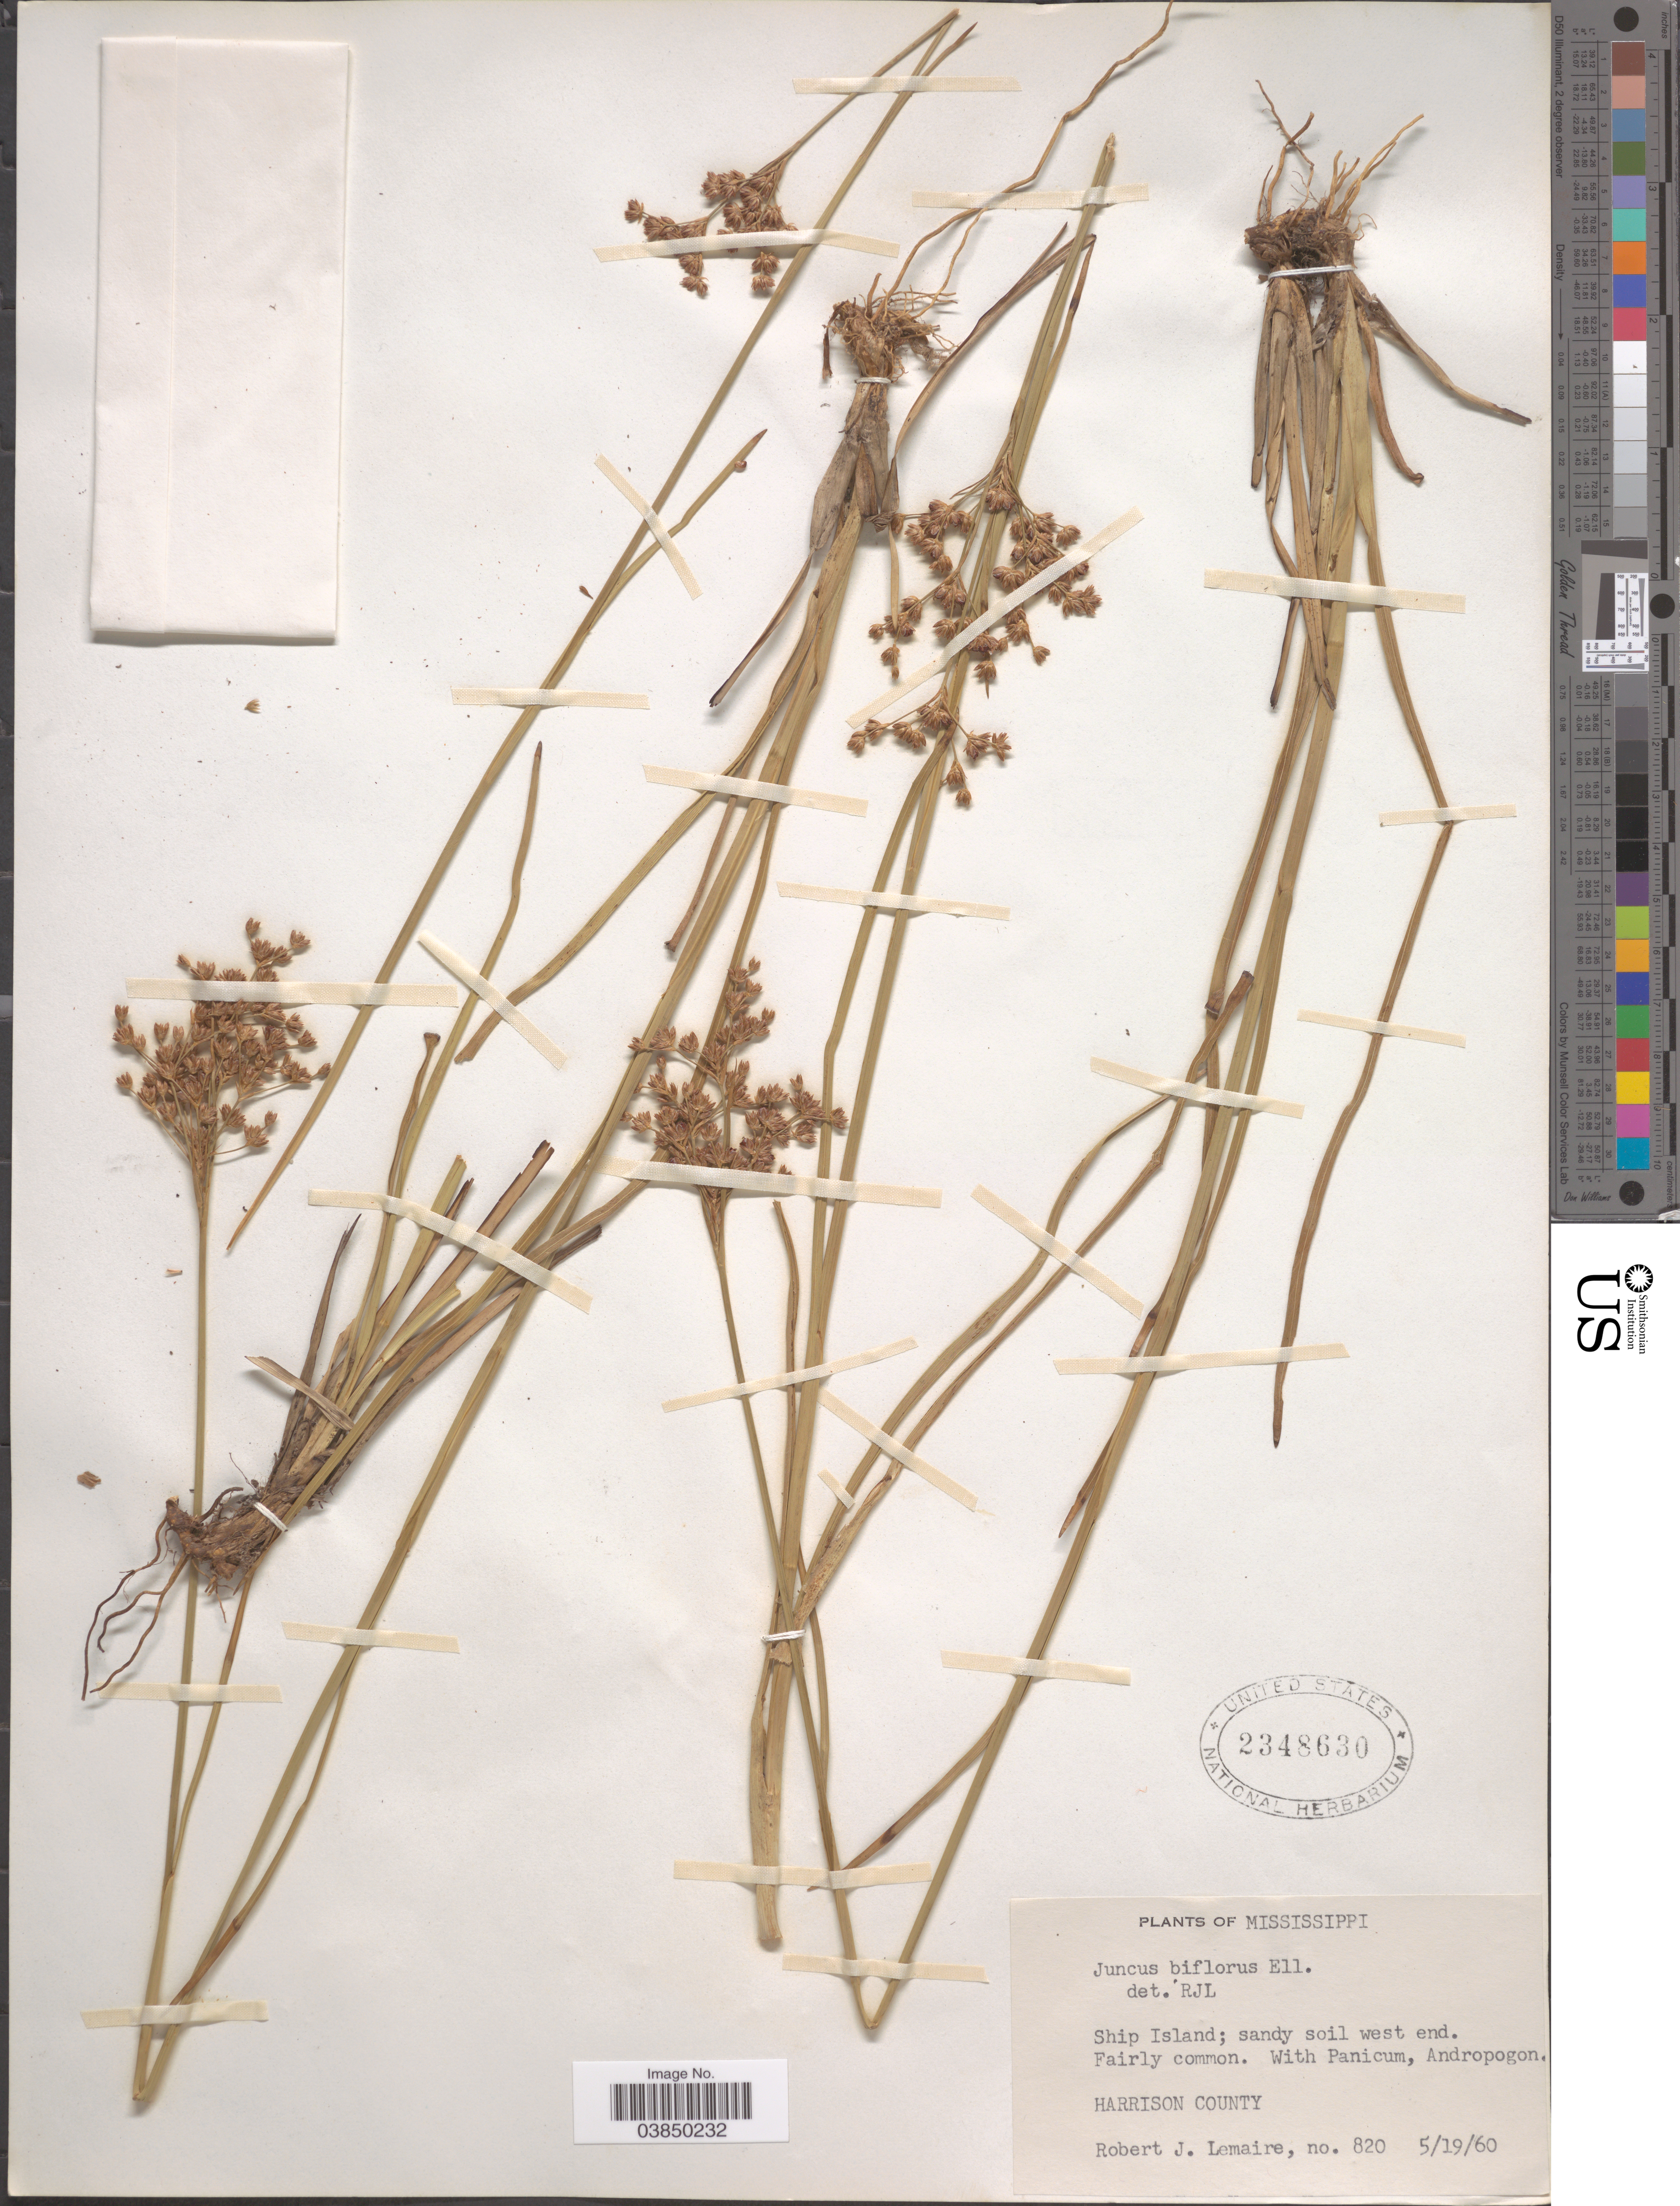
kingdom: Plantae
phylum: Tracheophyta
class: Liliopsida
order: Poales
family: Juncaceae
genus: Juncus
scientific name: Juncus biflorus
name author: Ell.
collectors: R. J. Lemaire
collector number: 820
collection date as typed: Transcribed d/m/y: 19/5/60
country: United States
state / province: Mississippi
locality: Ship Island. Harrison County.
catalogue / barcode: US 2348630